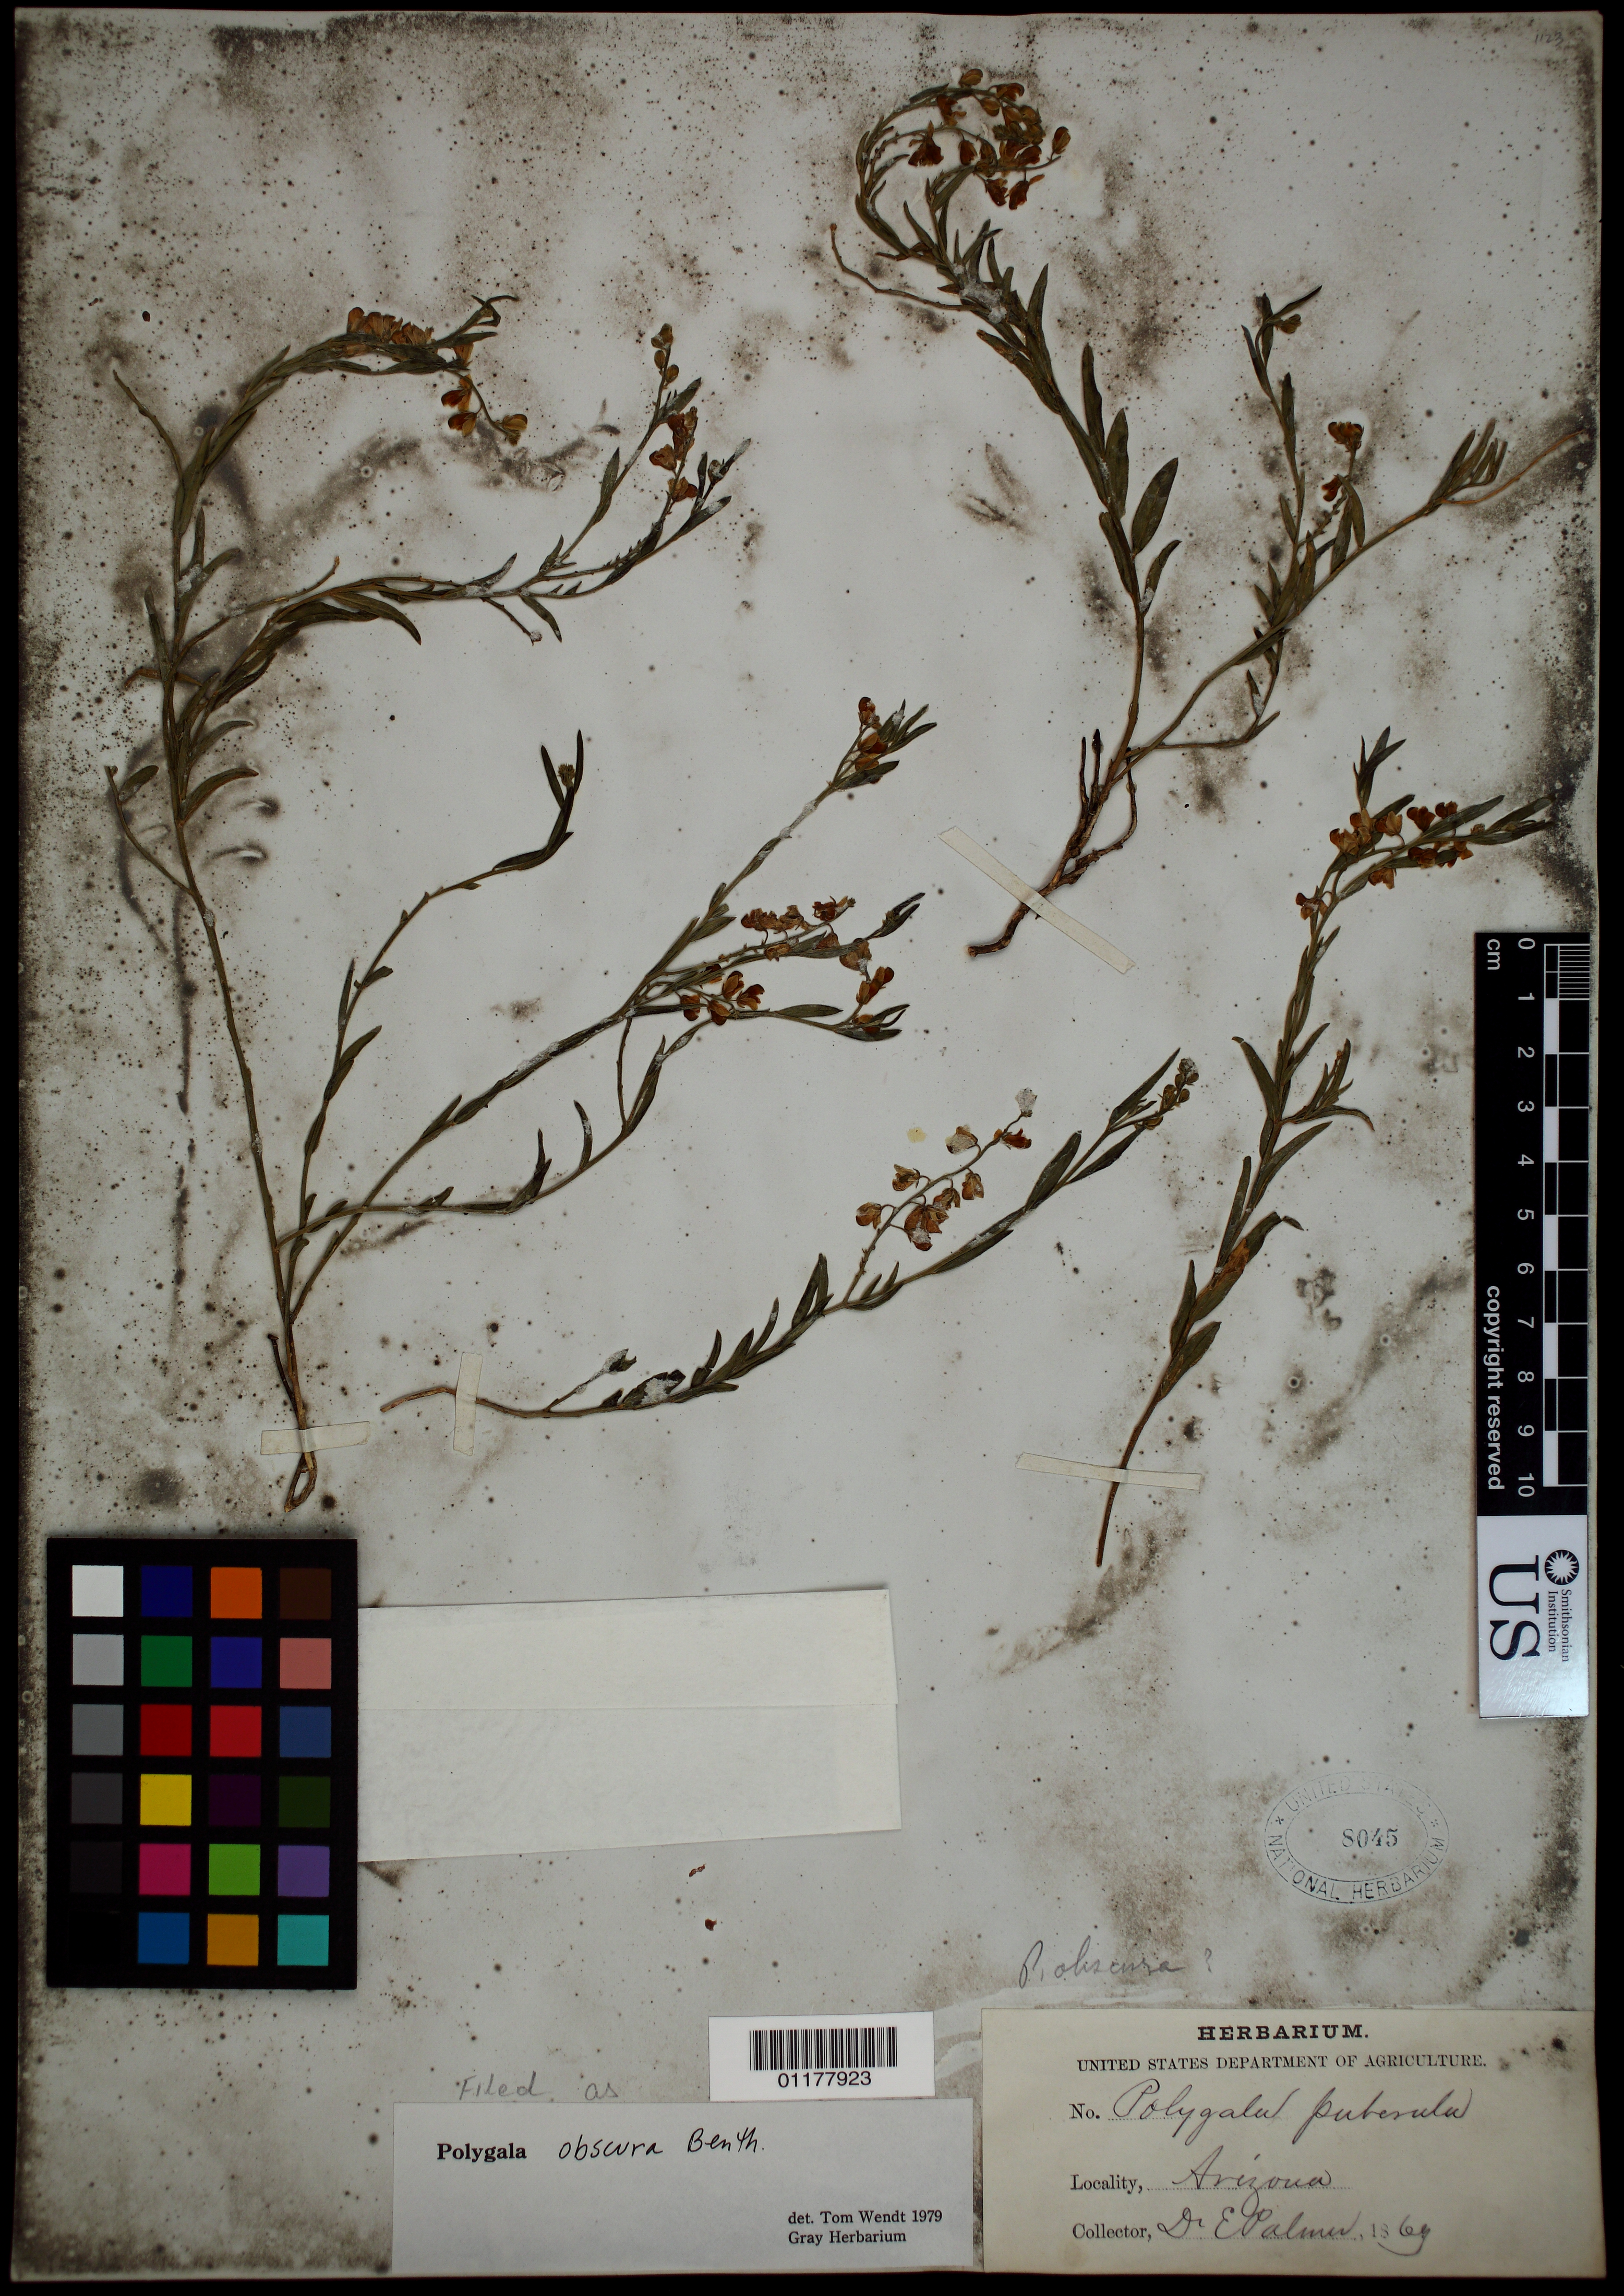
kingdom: Plantae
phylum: Tracheophyta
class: Magnoliopsida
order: Fabales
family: Polygalaceae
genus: Hebecarpa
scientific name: Hebecarpa obscura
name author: (Benth.) J.R. Abbott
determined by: Strong, Mark T., (BOT), Smithsonian Institution - National Museum of Natural History (UNITED STATES)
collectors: E. Palmer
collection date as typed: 1869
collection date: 1869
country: United States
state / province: Arizona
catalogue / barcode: US 8045